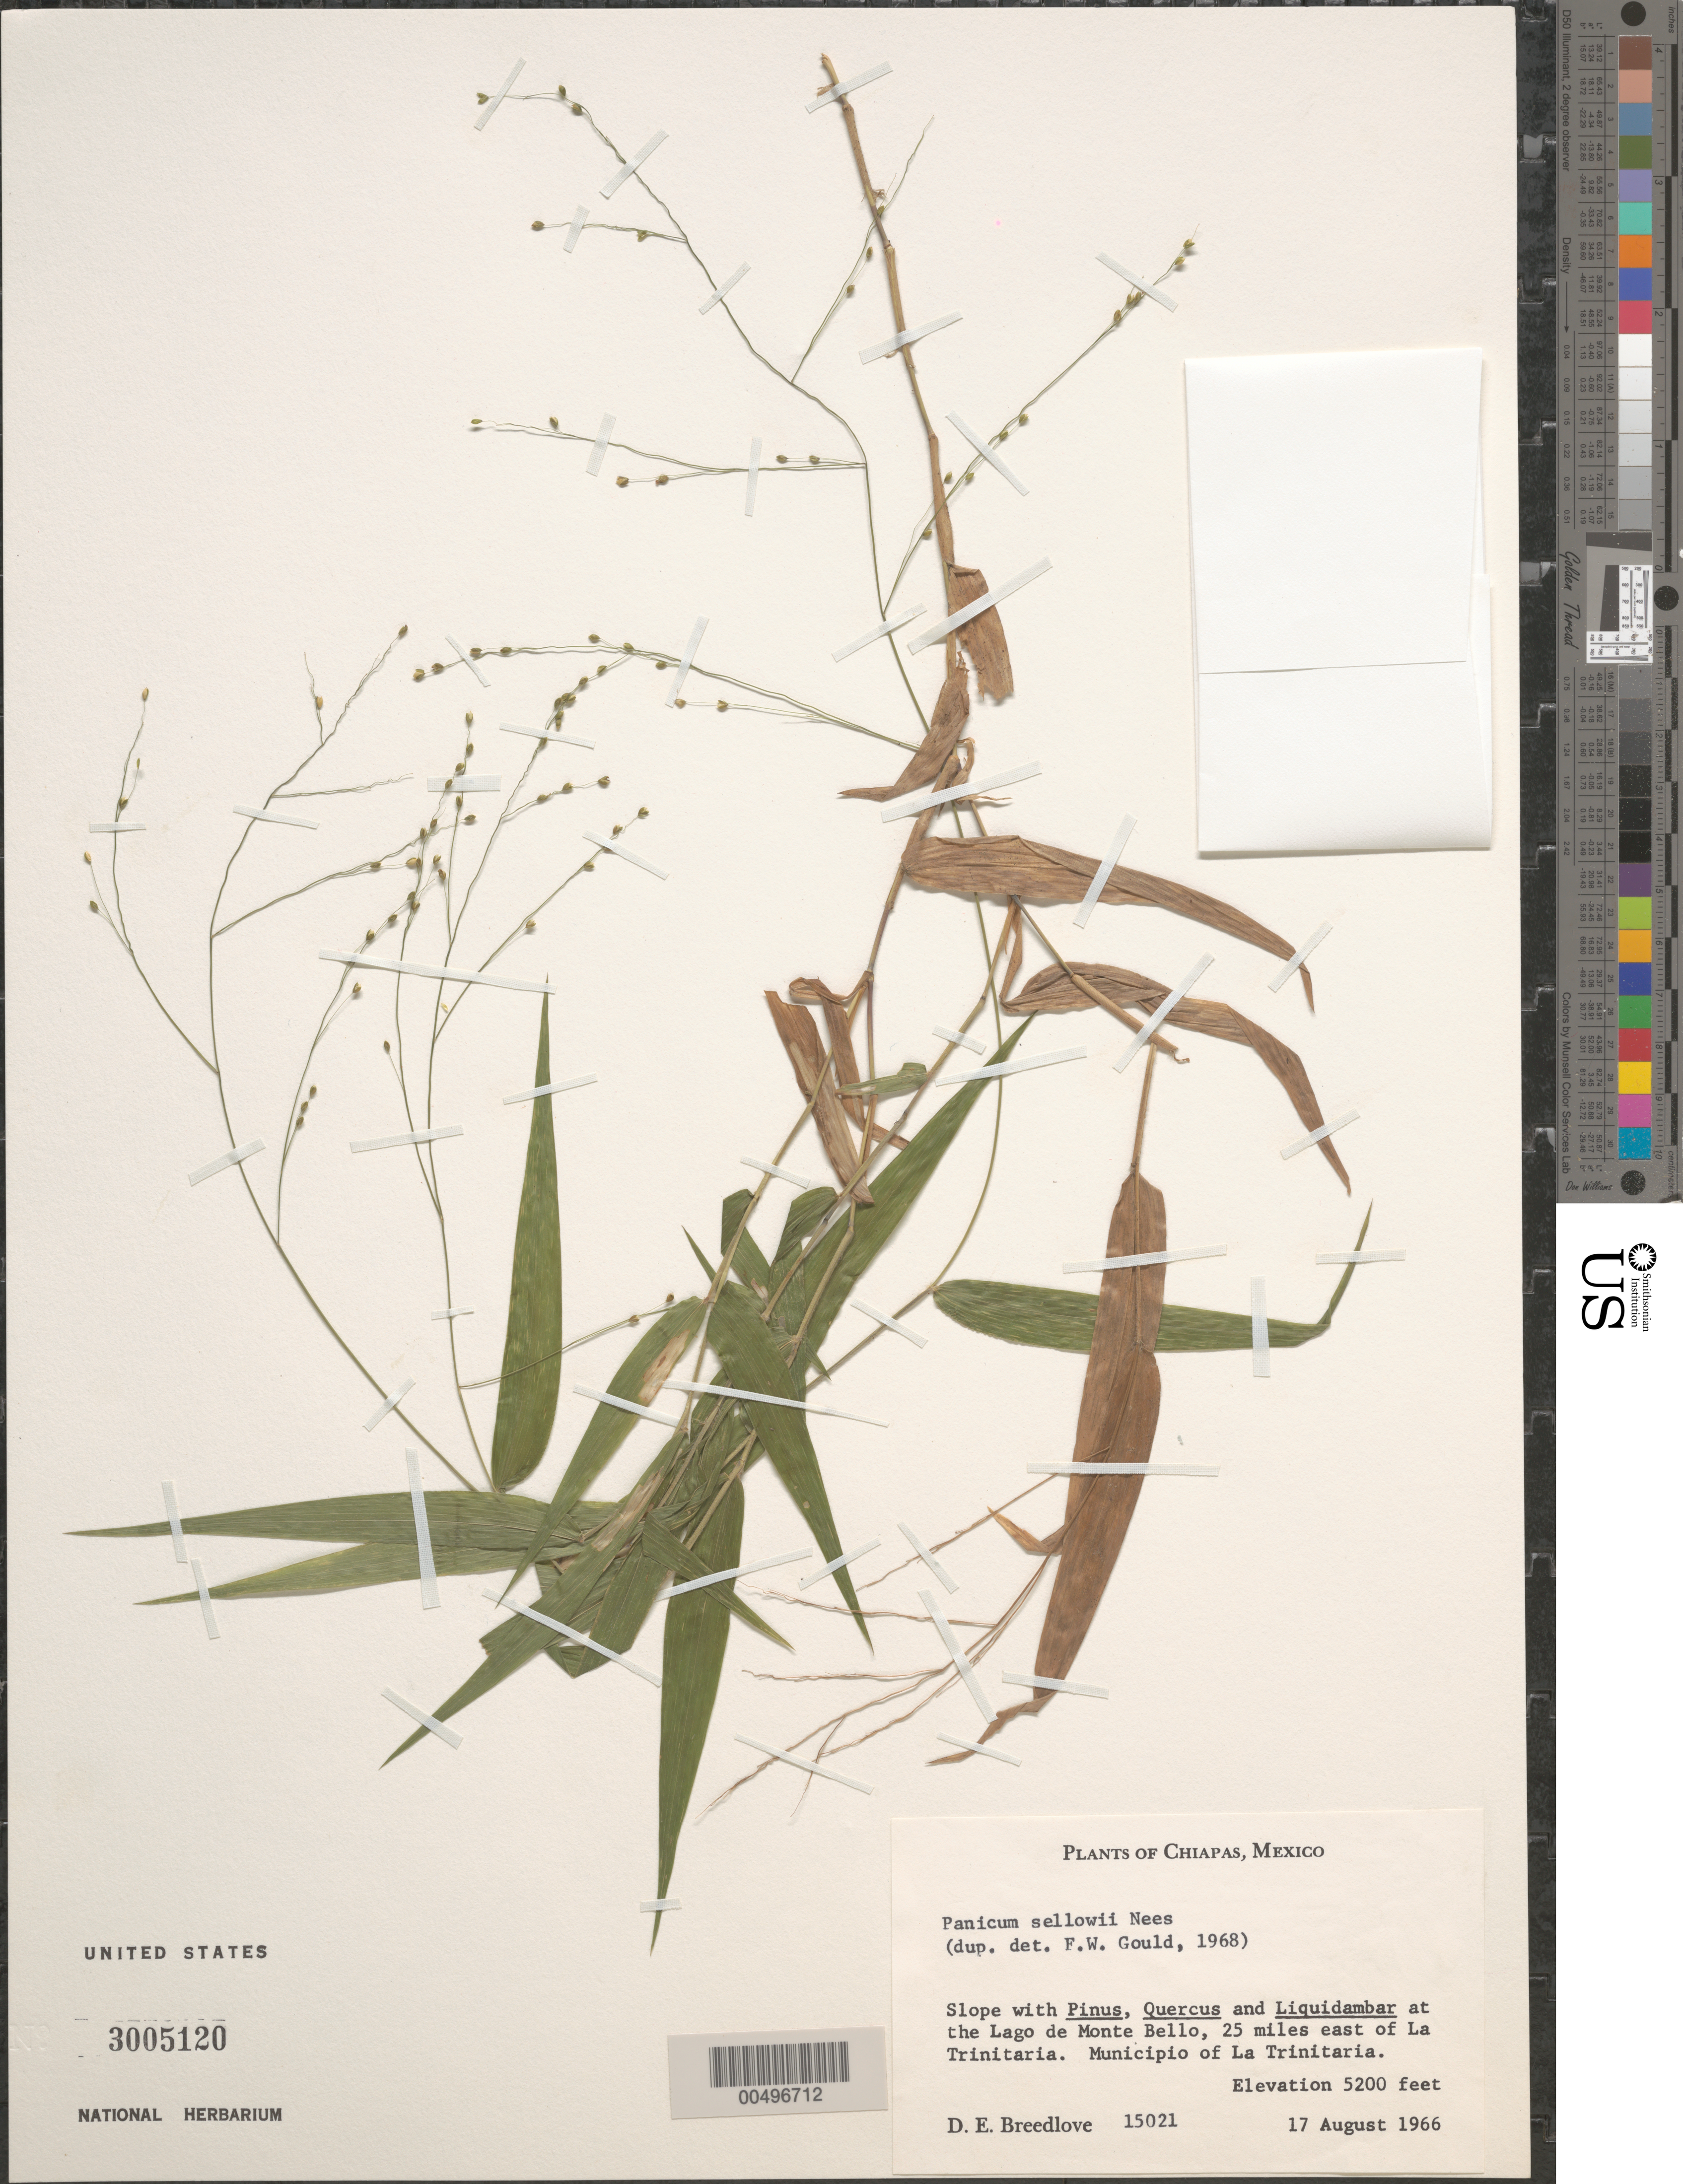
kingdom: Plantae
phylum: Tracheophyta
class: Liliopsida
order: Poales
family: Poaceae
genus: Panicum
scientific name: Panicum sellowii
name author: Nees in Mart.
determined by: Gould, F. W.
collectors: D. E. Breedlove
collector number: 15021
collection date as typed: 17 Aug 1966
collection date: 1966-08-17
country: Mexico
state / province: Chiapas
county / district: La Trinitaria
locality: At the Lago de Monte Bello, 25 mi E of La Trinitaria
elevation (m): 1585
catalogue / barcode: US 3005120